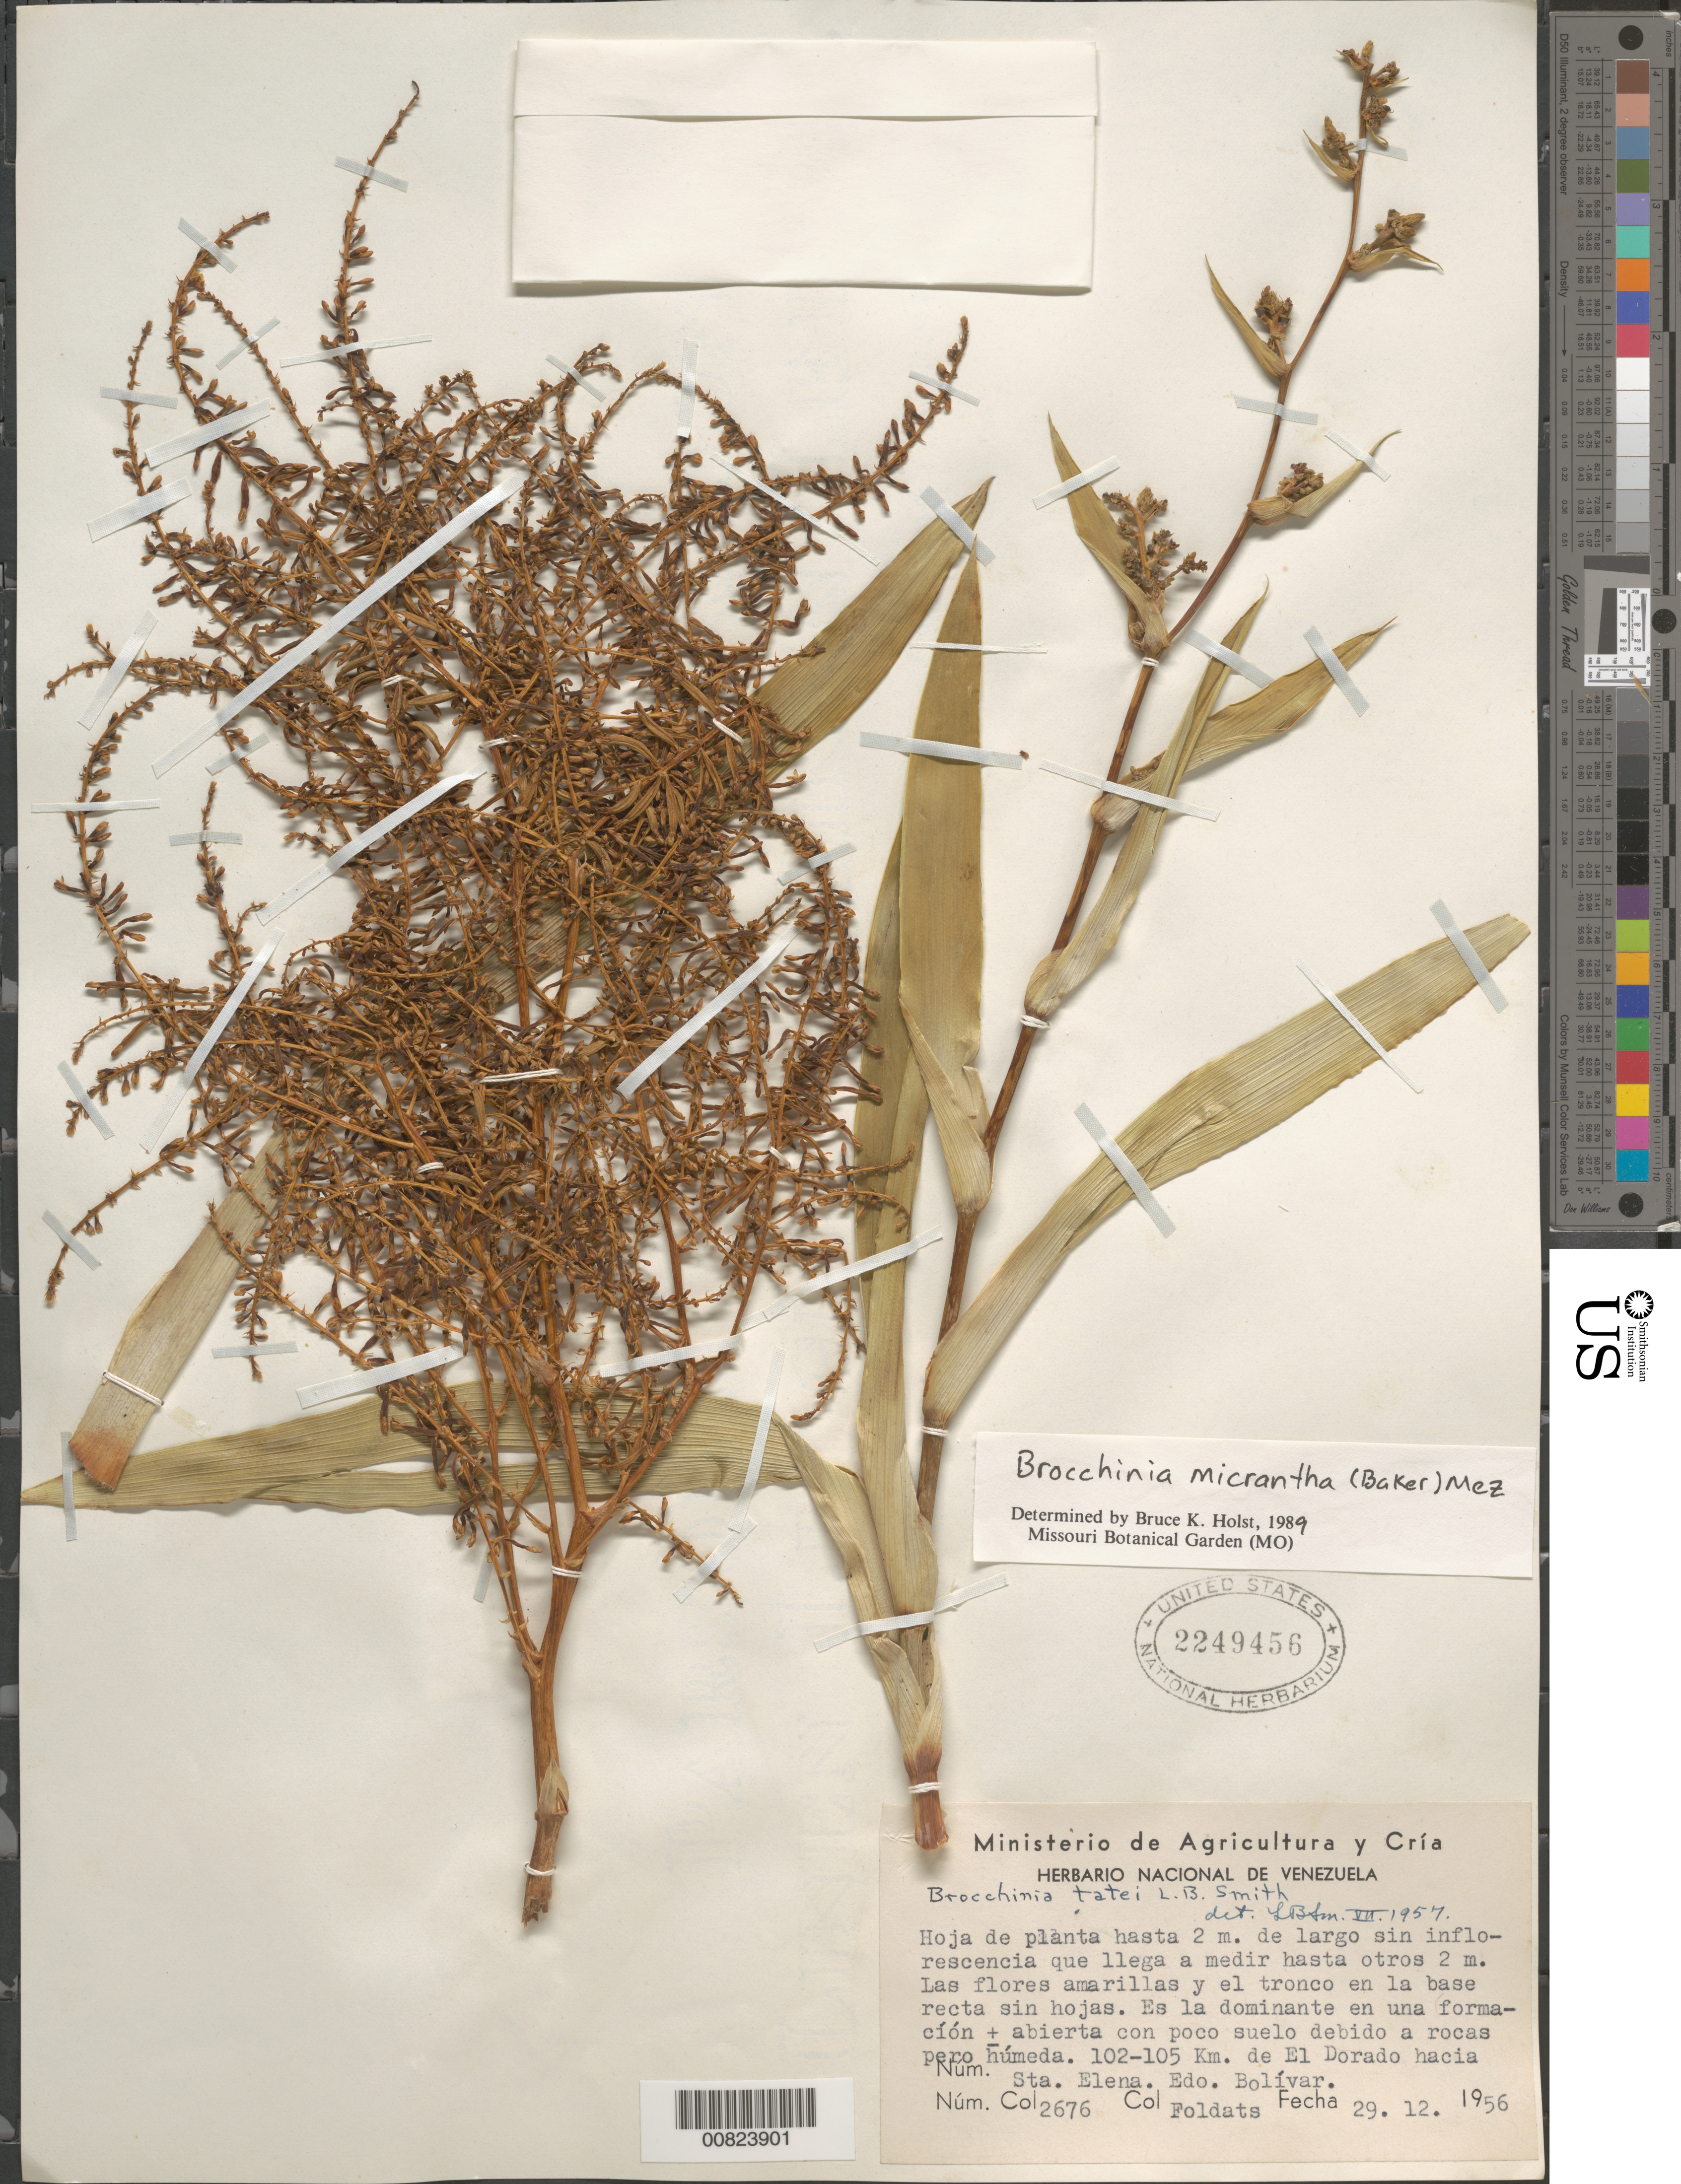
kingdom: Plantae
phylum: Tracheophyta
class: Liliopsida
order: Poales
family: Bromeliaceae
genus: Brocchinia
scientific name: Brocchinia micrantha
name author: (Baker) Mez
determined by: Smith, Lyman B., (US), NMNH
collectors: E. Foldats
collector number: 2676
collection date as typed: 29-Dec-56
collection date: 1956-12-29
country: Venezuela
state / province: Bolívar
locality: El Dorado, 102-105 km hacia Santa Elena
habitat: Abierta con poco suelo debido a rocas pero húmeda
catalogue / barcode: US 2249456